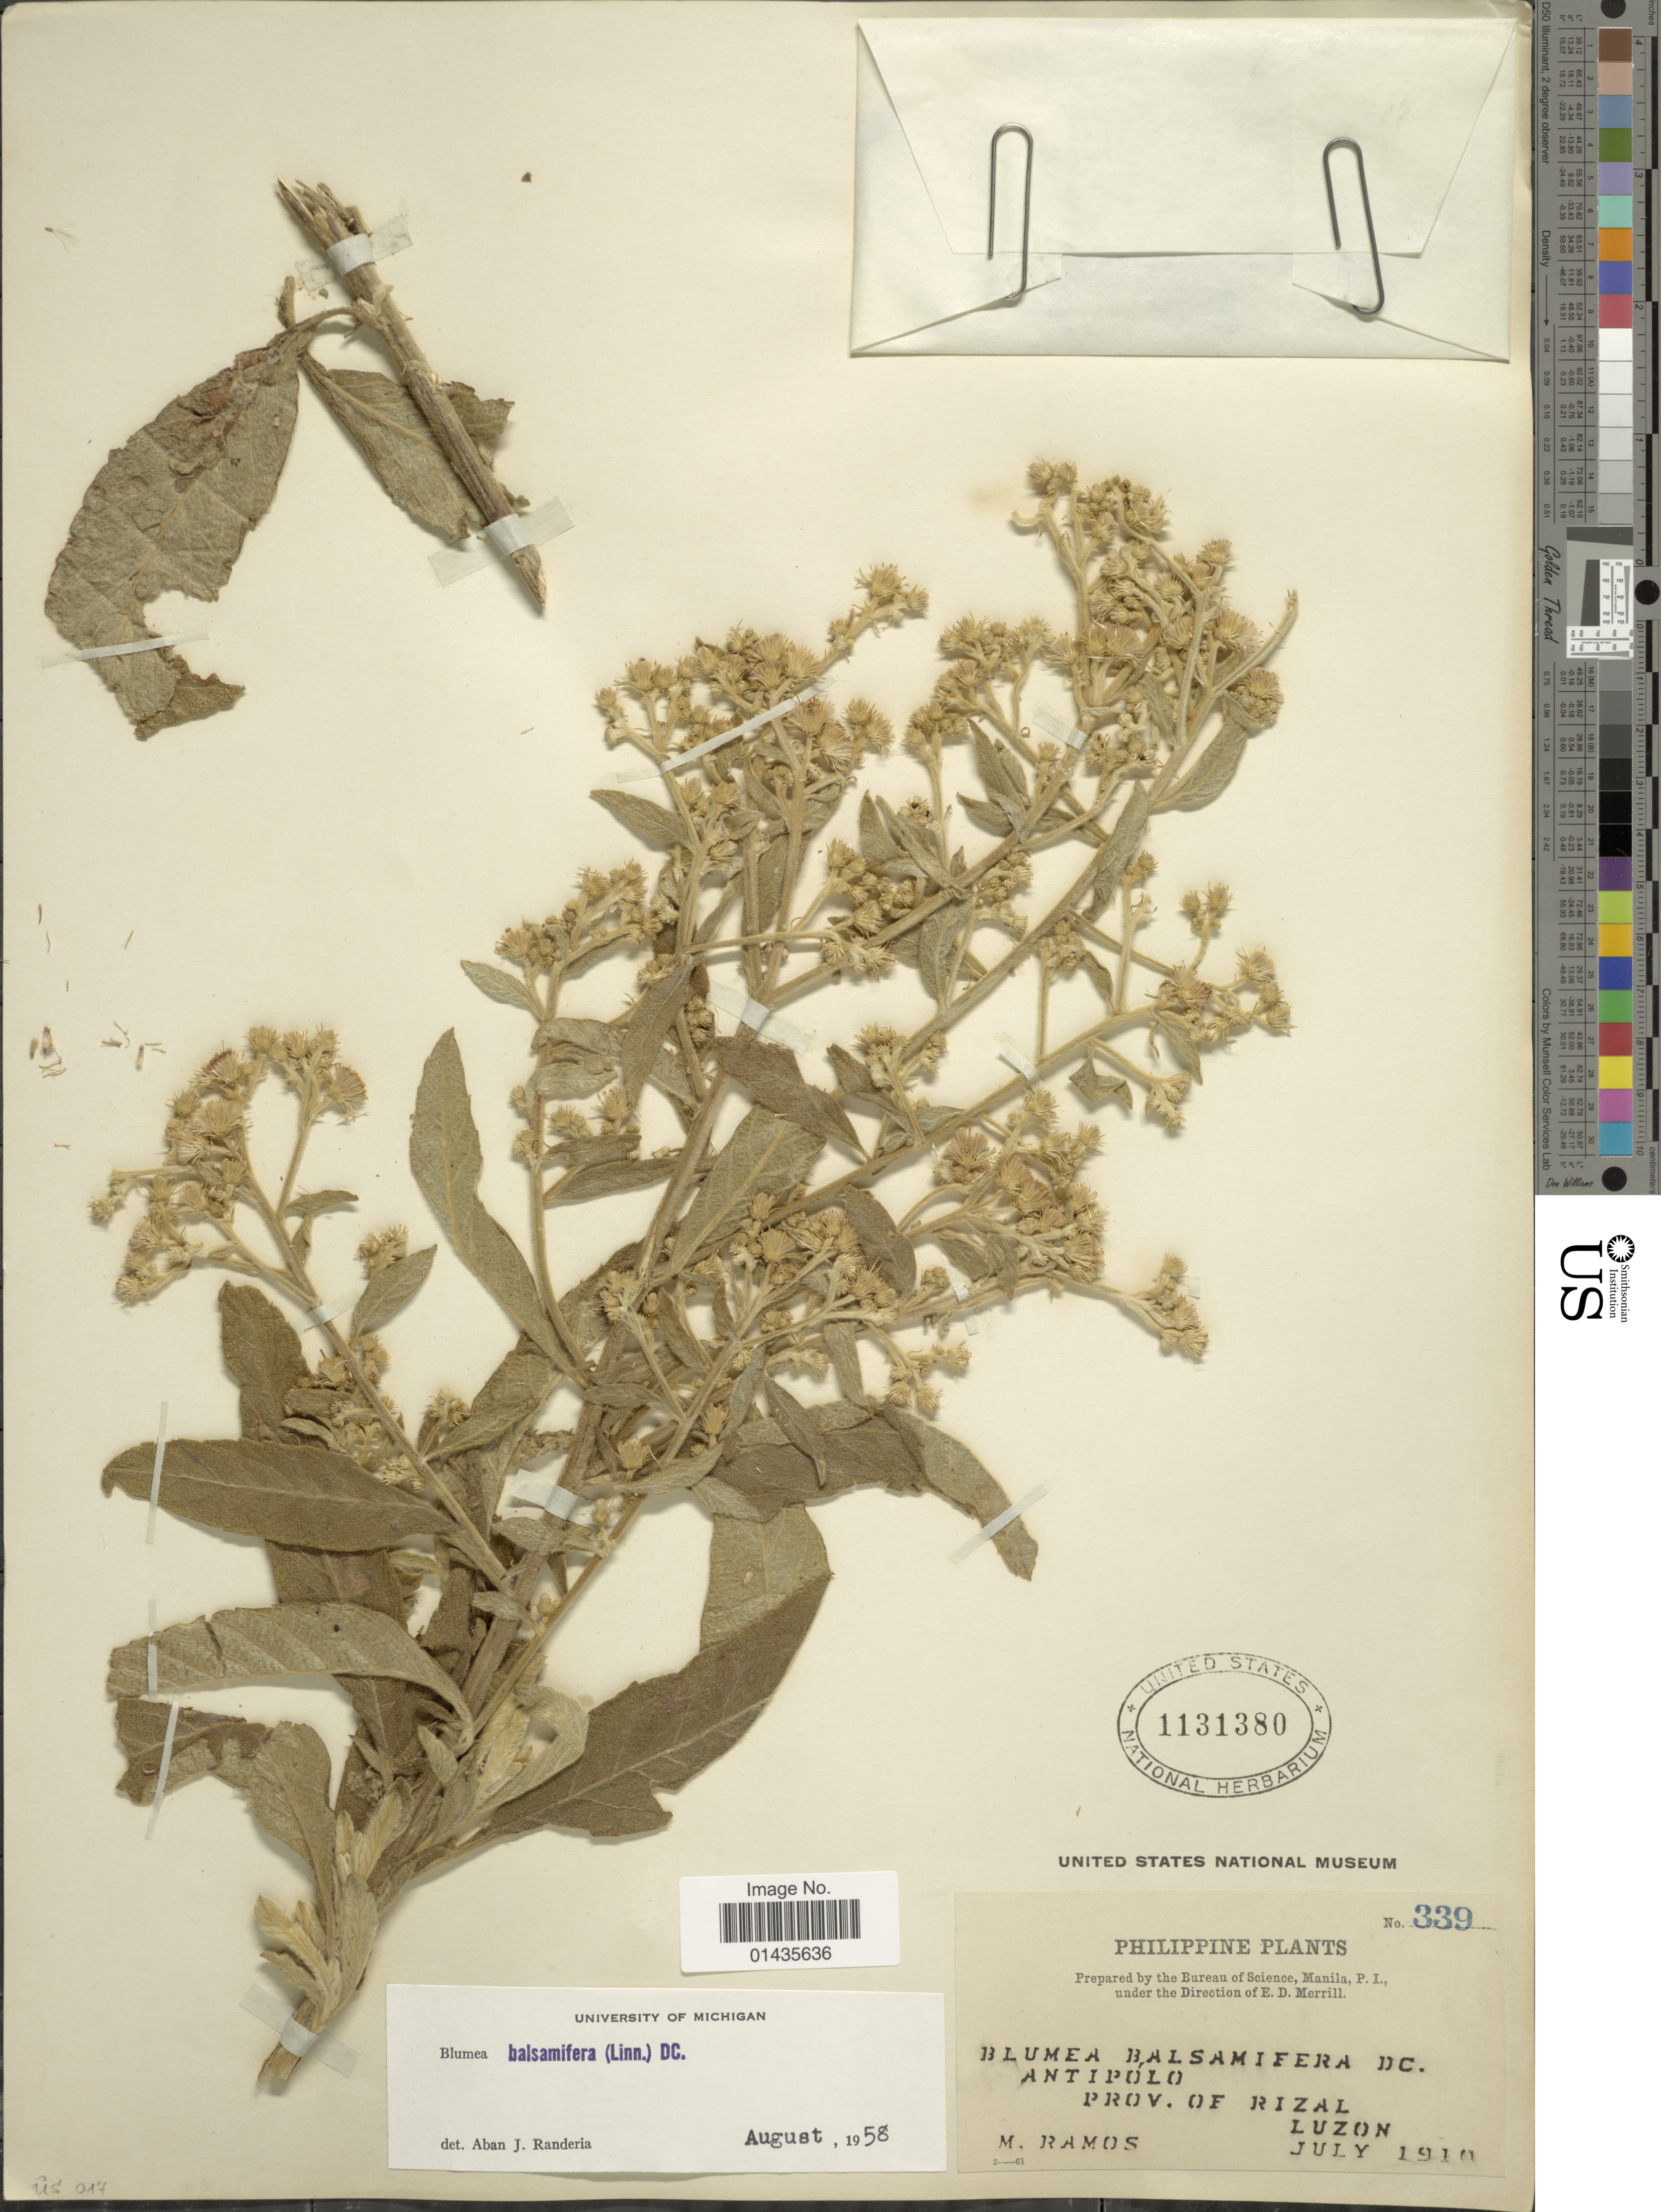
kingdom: Plantae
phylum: Tracheophyta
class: Magnoliopsida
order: Asterales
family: Asteraceae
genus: Blumea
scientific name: Blumea balsamifera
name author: (L.) DC.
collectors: M. Ramos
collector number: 339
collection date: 1910-07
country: Philippines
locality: Antipolo, Prov. of Rizal, Luzon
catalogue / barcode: US 1131380